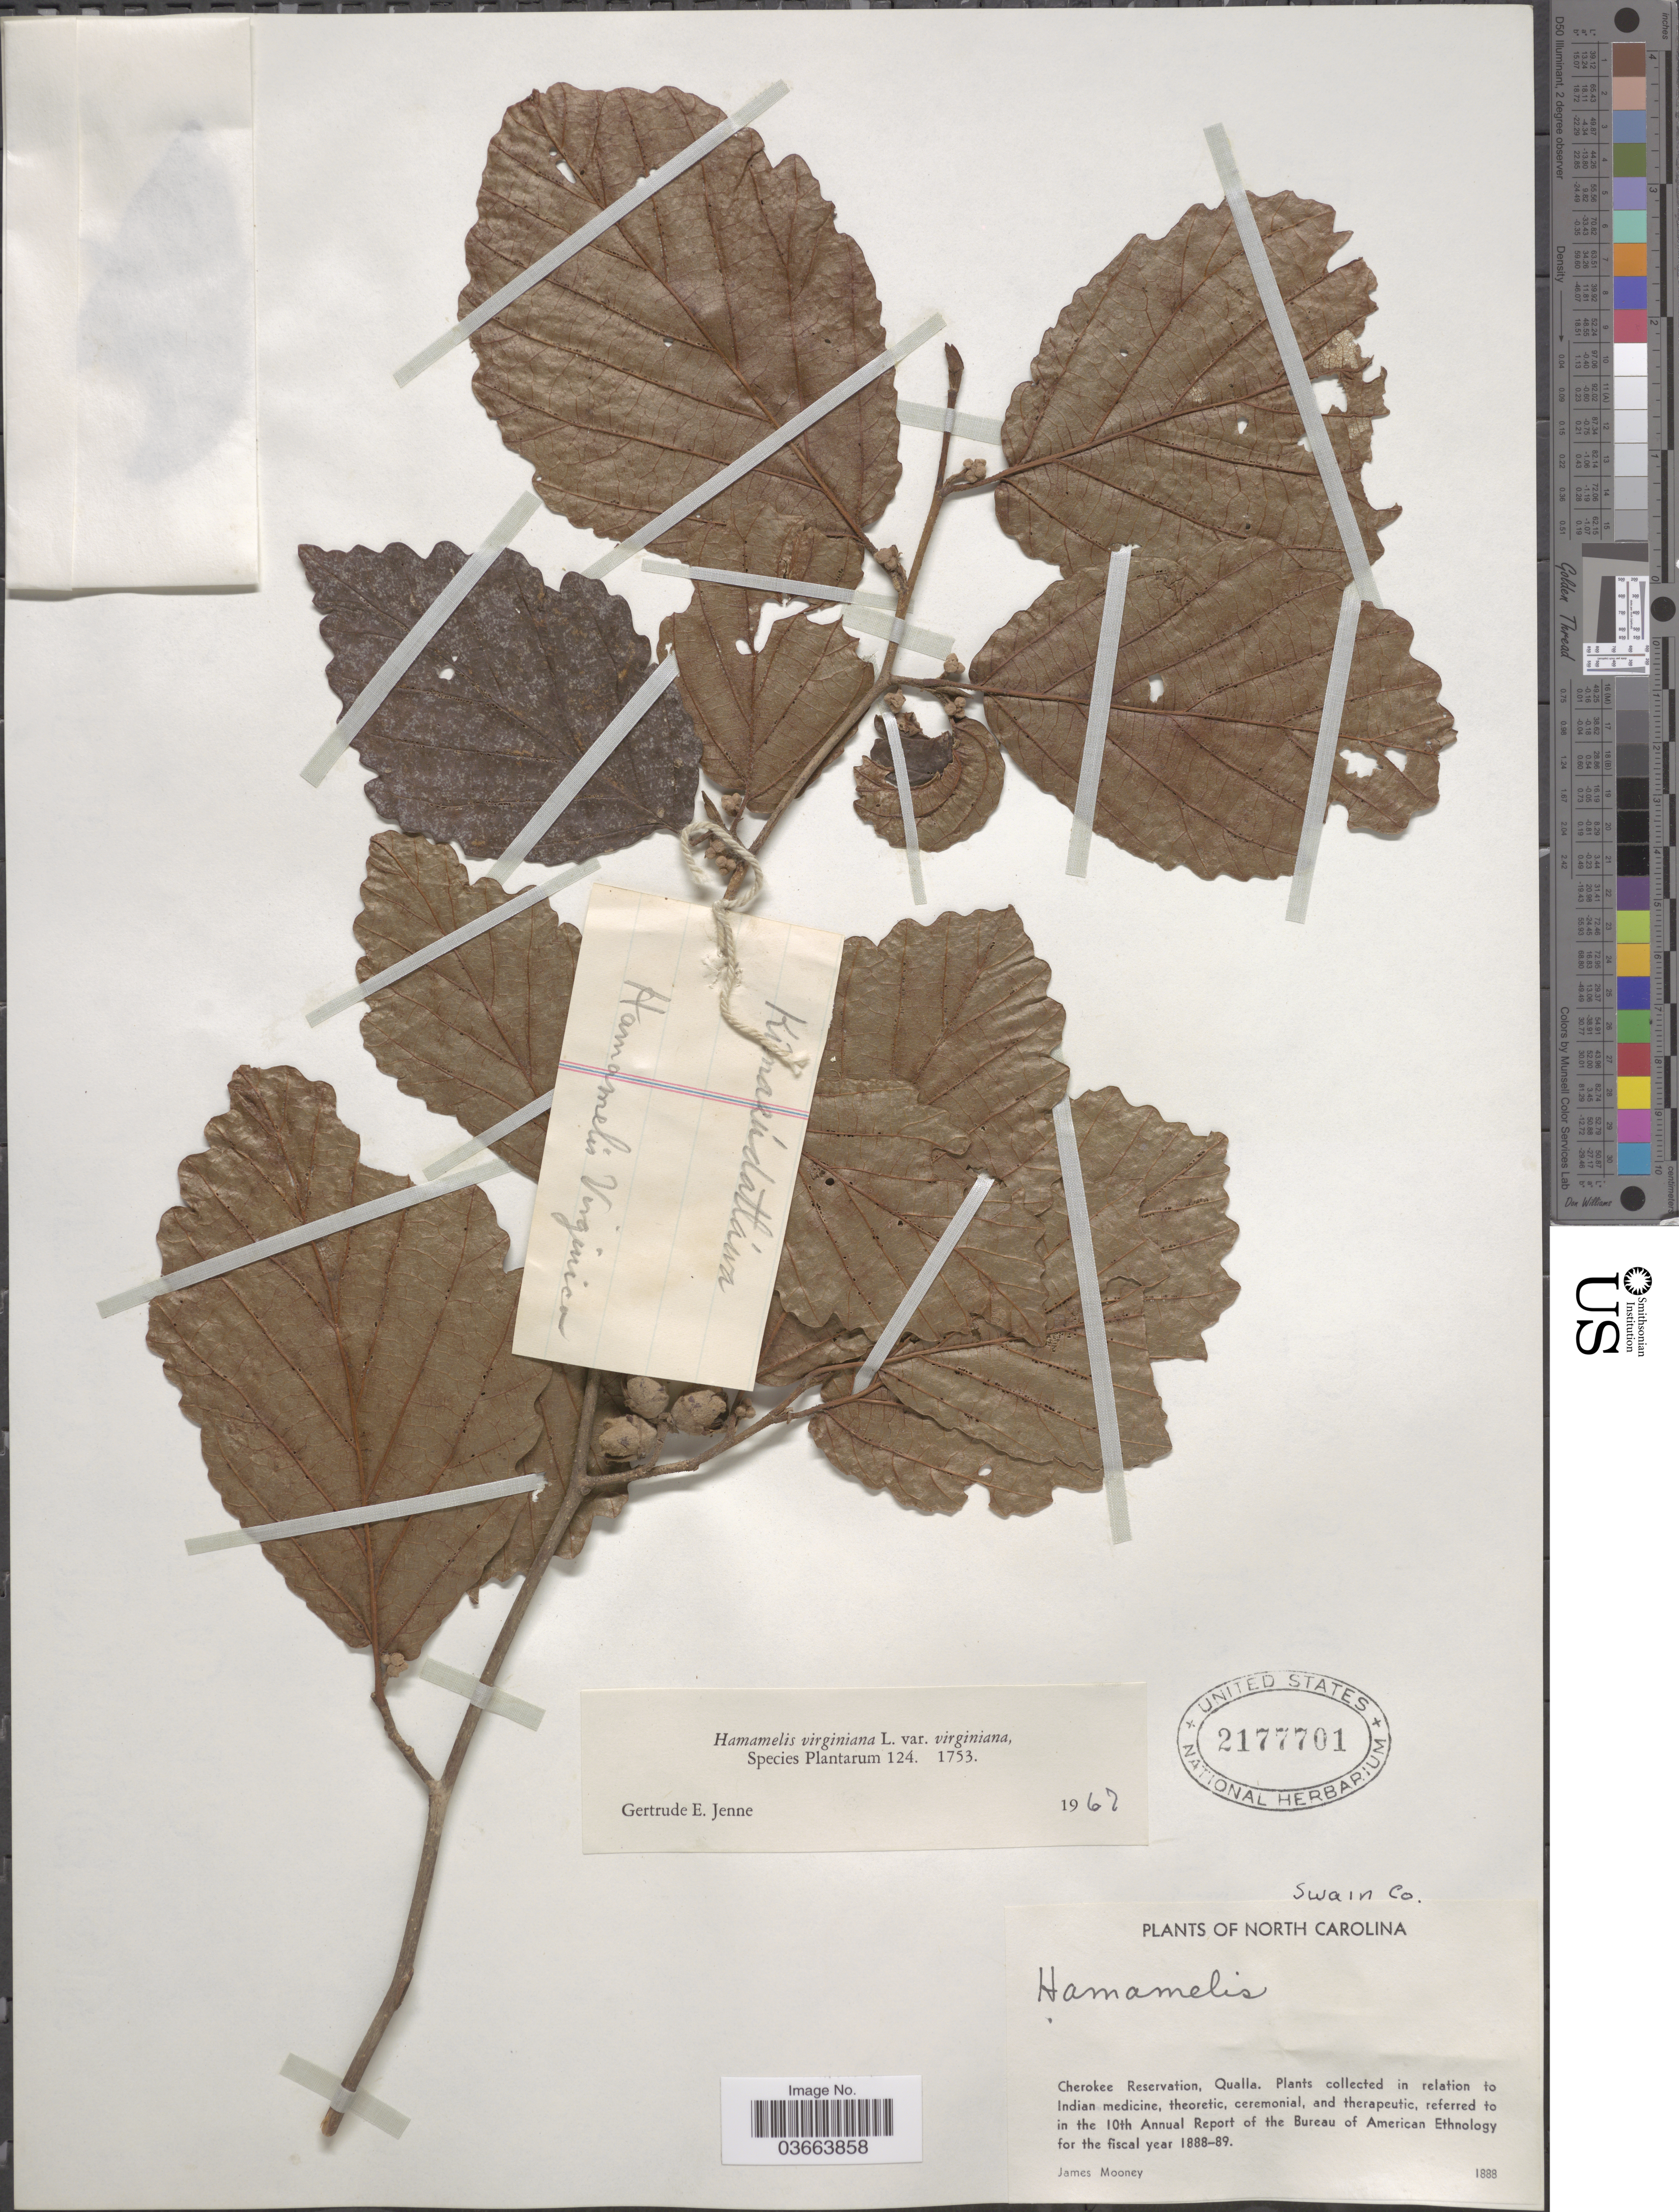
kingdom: Plantae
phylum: Tracheophyta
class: Magnoliopsida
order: Saxifragales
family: Hamamelidaceae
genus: Hamamelis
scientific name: Hamamelis virginiana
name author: L.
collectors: J. Mooney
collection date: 1888/1889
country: United States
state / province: North Carolina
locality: Cherokee Reservation, Qualla. Swain Co.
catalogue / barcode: US 2177701